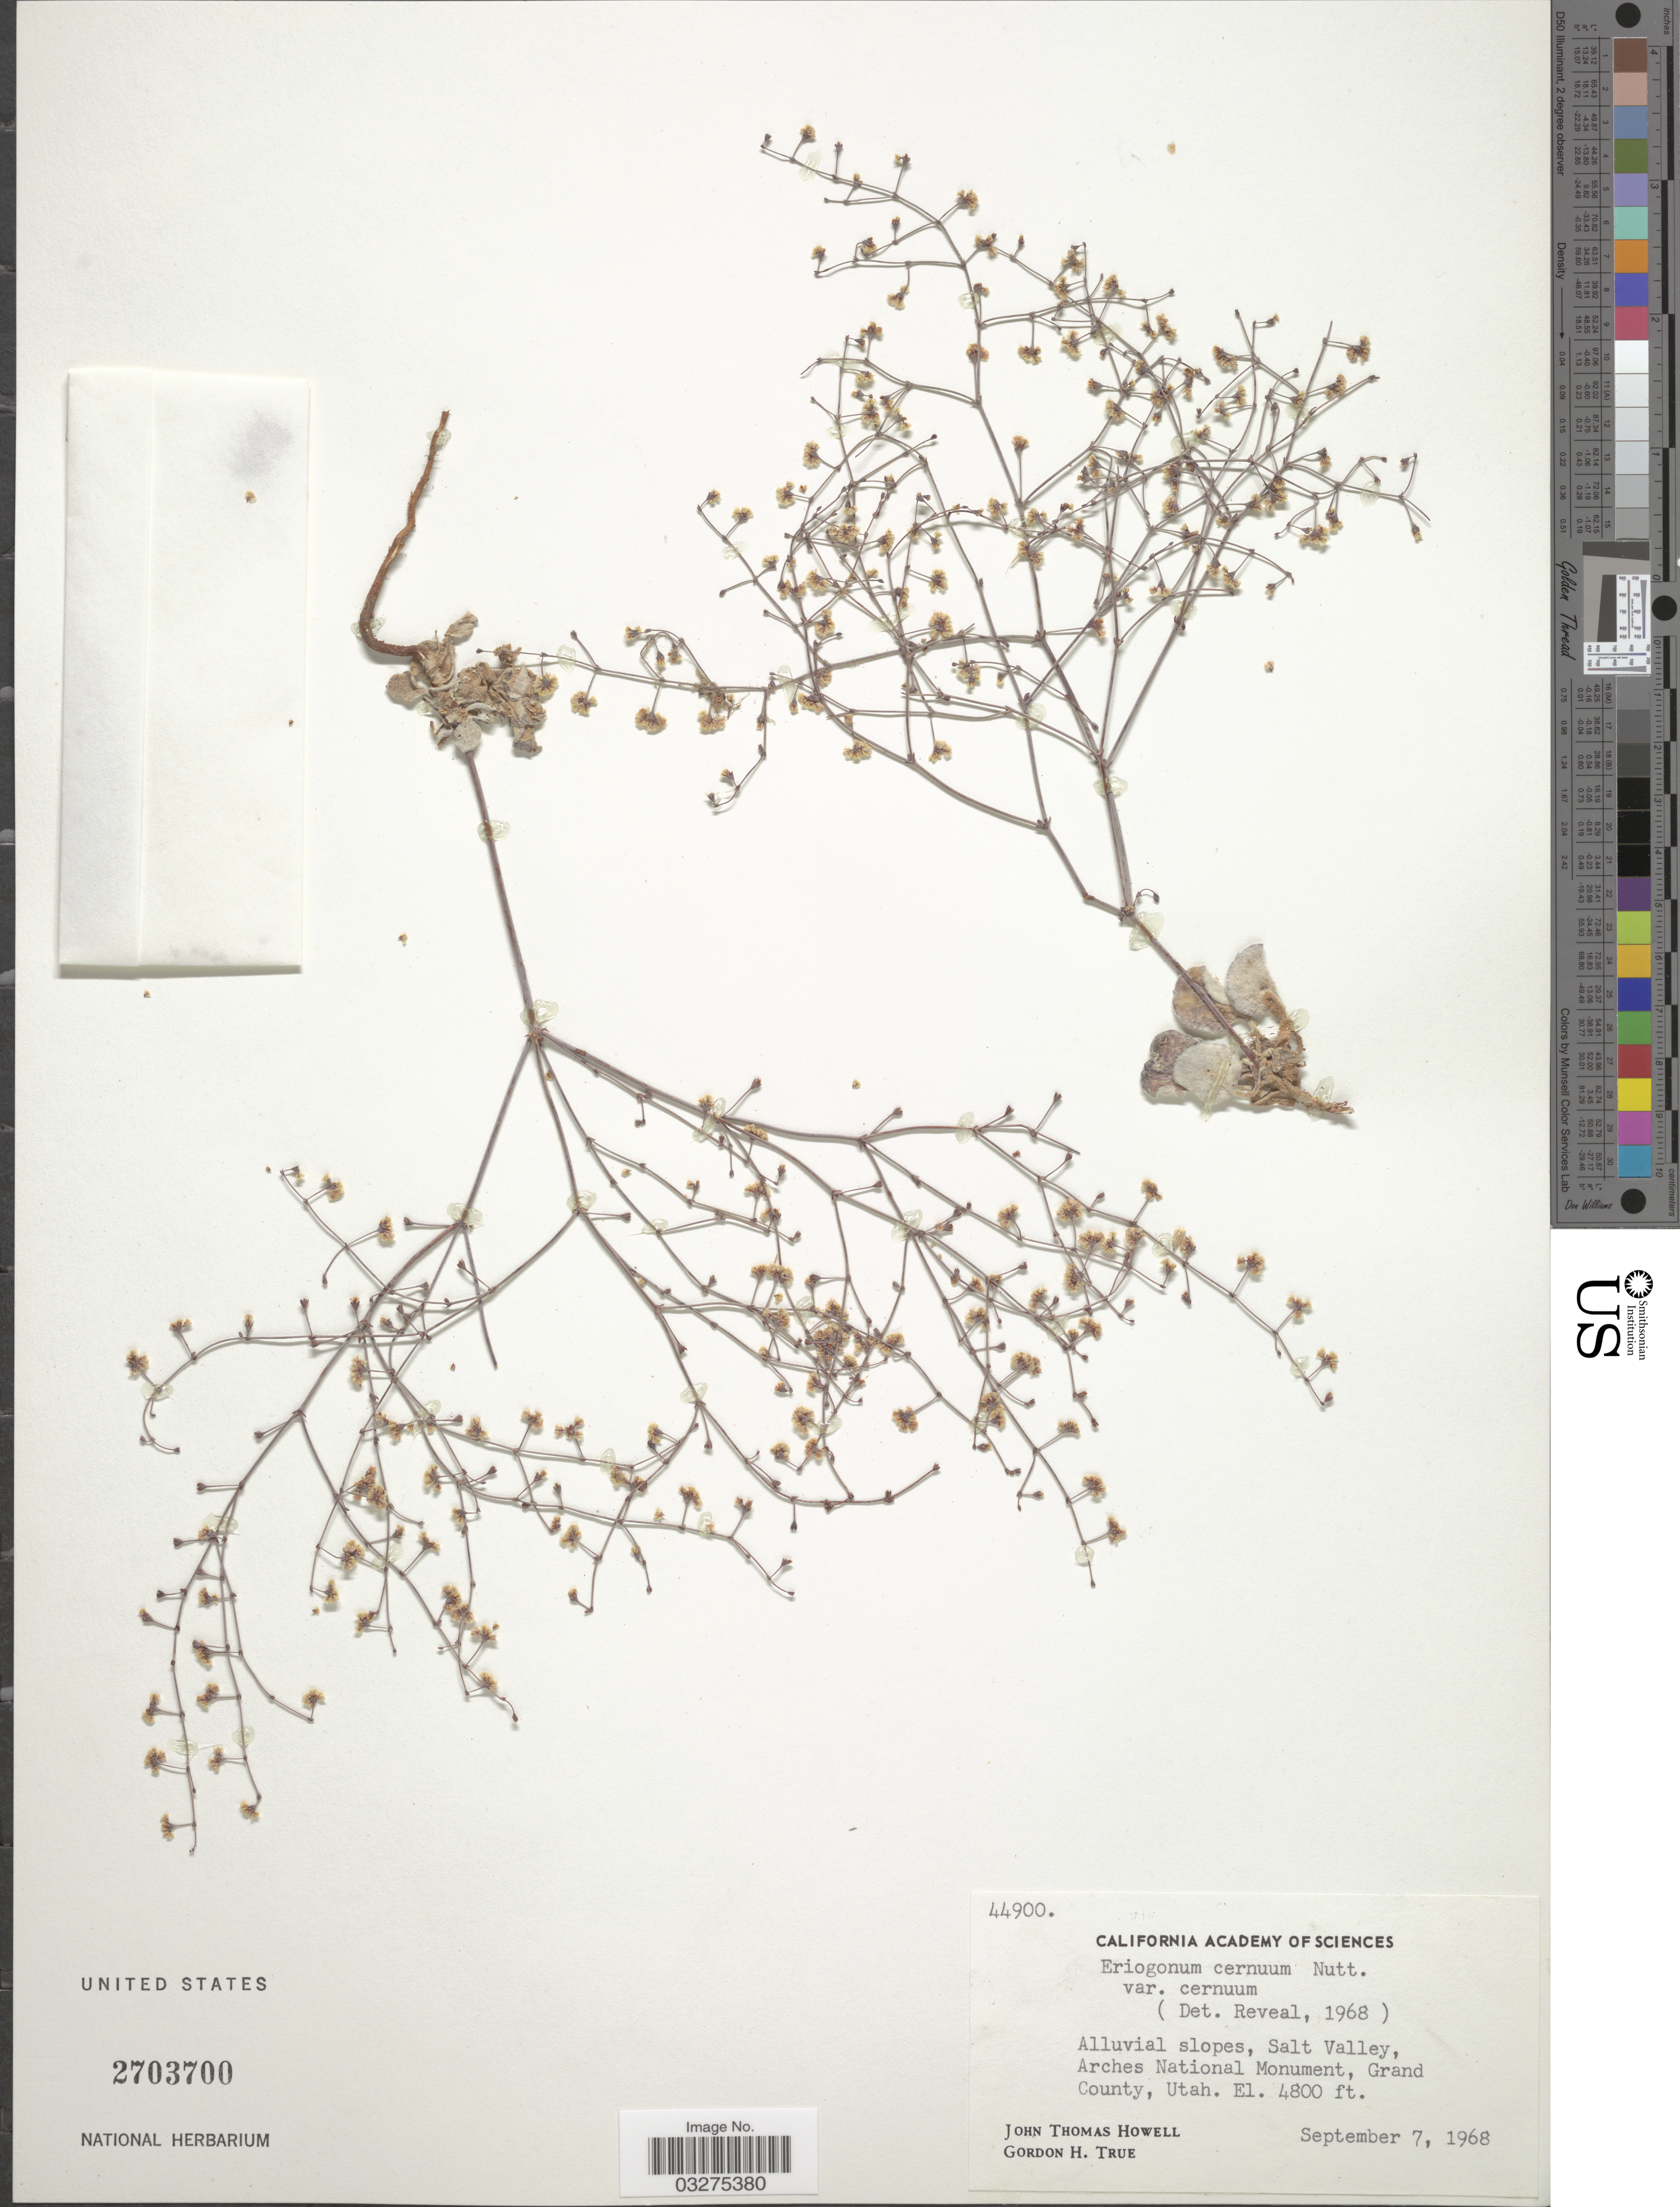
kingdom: Plantae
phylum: Tracheophyta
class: Magnoliopsida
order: Caryophyllales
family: Polygonaceae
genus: Eriogonum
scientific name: Eriogonum cernuum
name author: Nutt.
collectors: J. T. Howell & G. H. True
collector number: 44900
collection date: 1968-09-07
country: United States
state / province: Utah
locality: Alluvial slopes, Salt Valley, Arches National Monument, Grand County.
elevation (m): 1463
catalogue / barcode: US 2703700